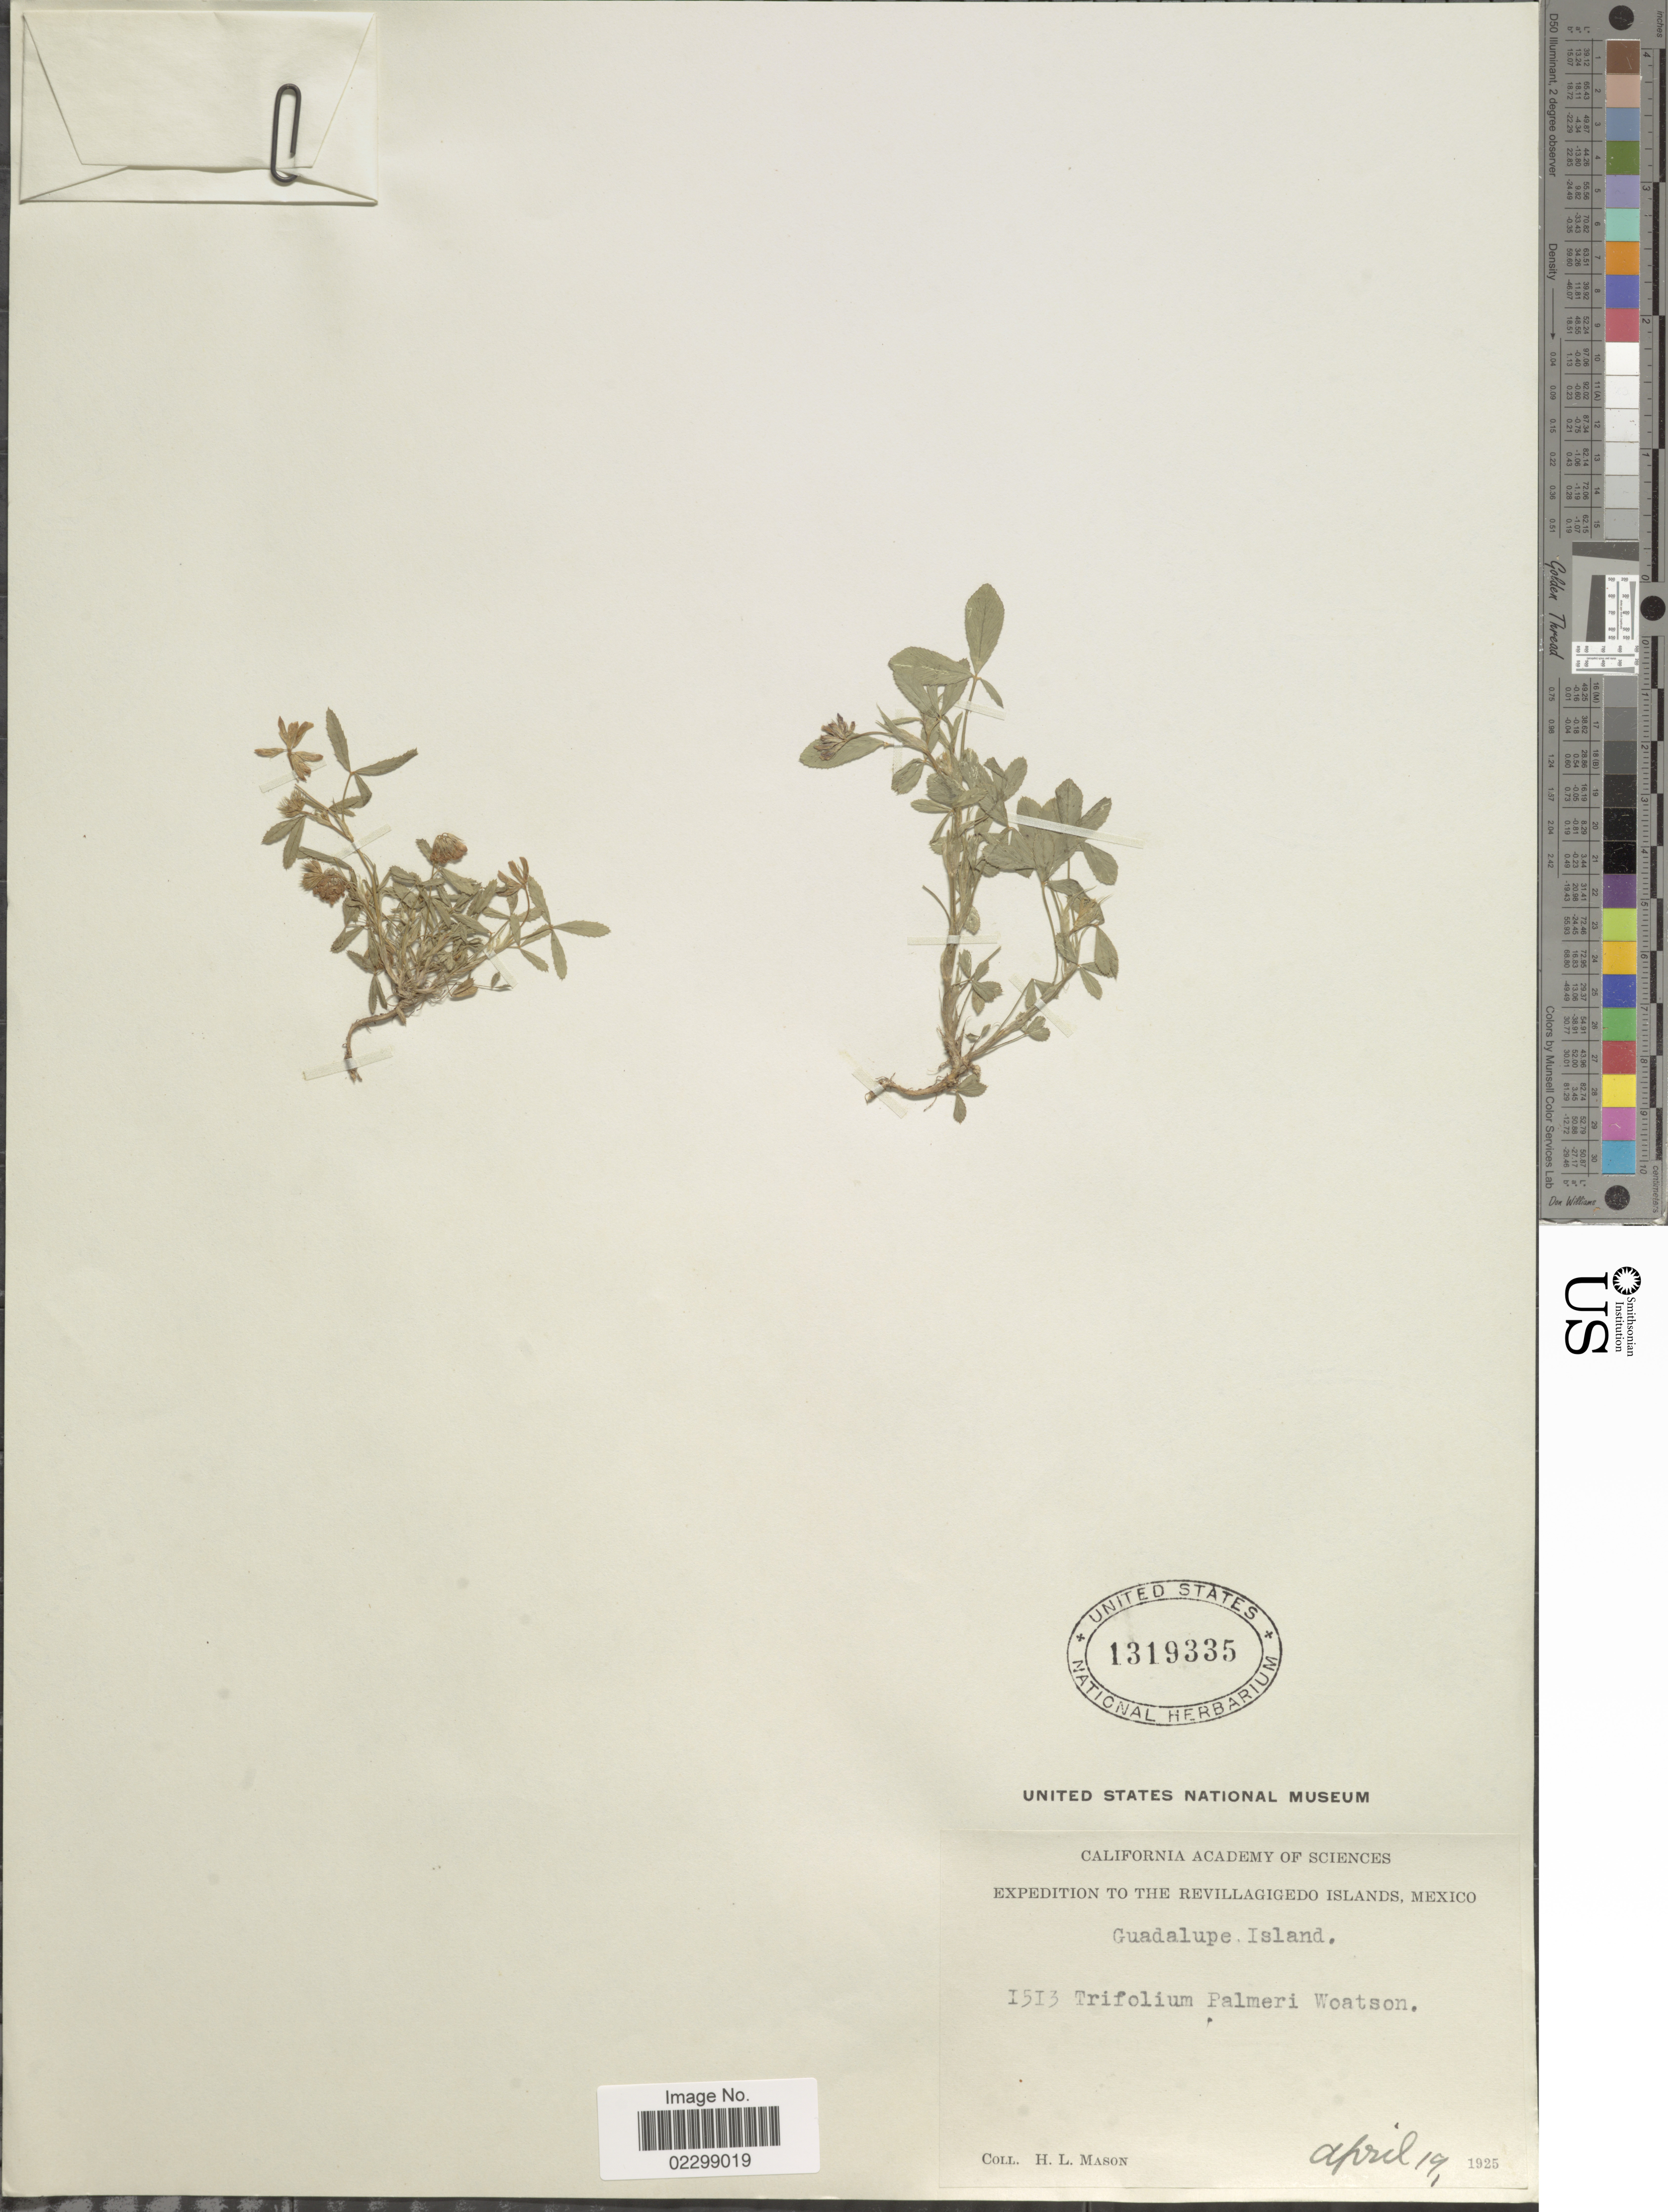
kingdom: Plantae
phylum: Tracheophyta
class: Magnoliopsida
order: Fabales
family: Fabaceae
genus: Trifolium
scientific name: Trifolium palmeri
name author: S. Watson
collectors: H. L. Mason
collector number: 1513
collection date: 1925-04-19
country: Mexico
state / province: Baja California Norte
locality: Guadalupe Island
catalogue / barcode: US 1319335